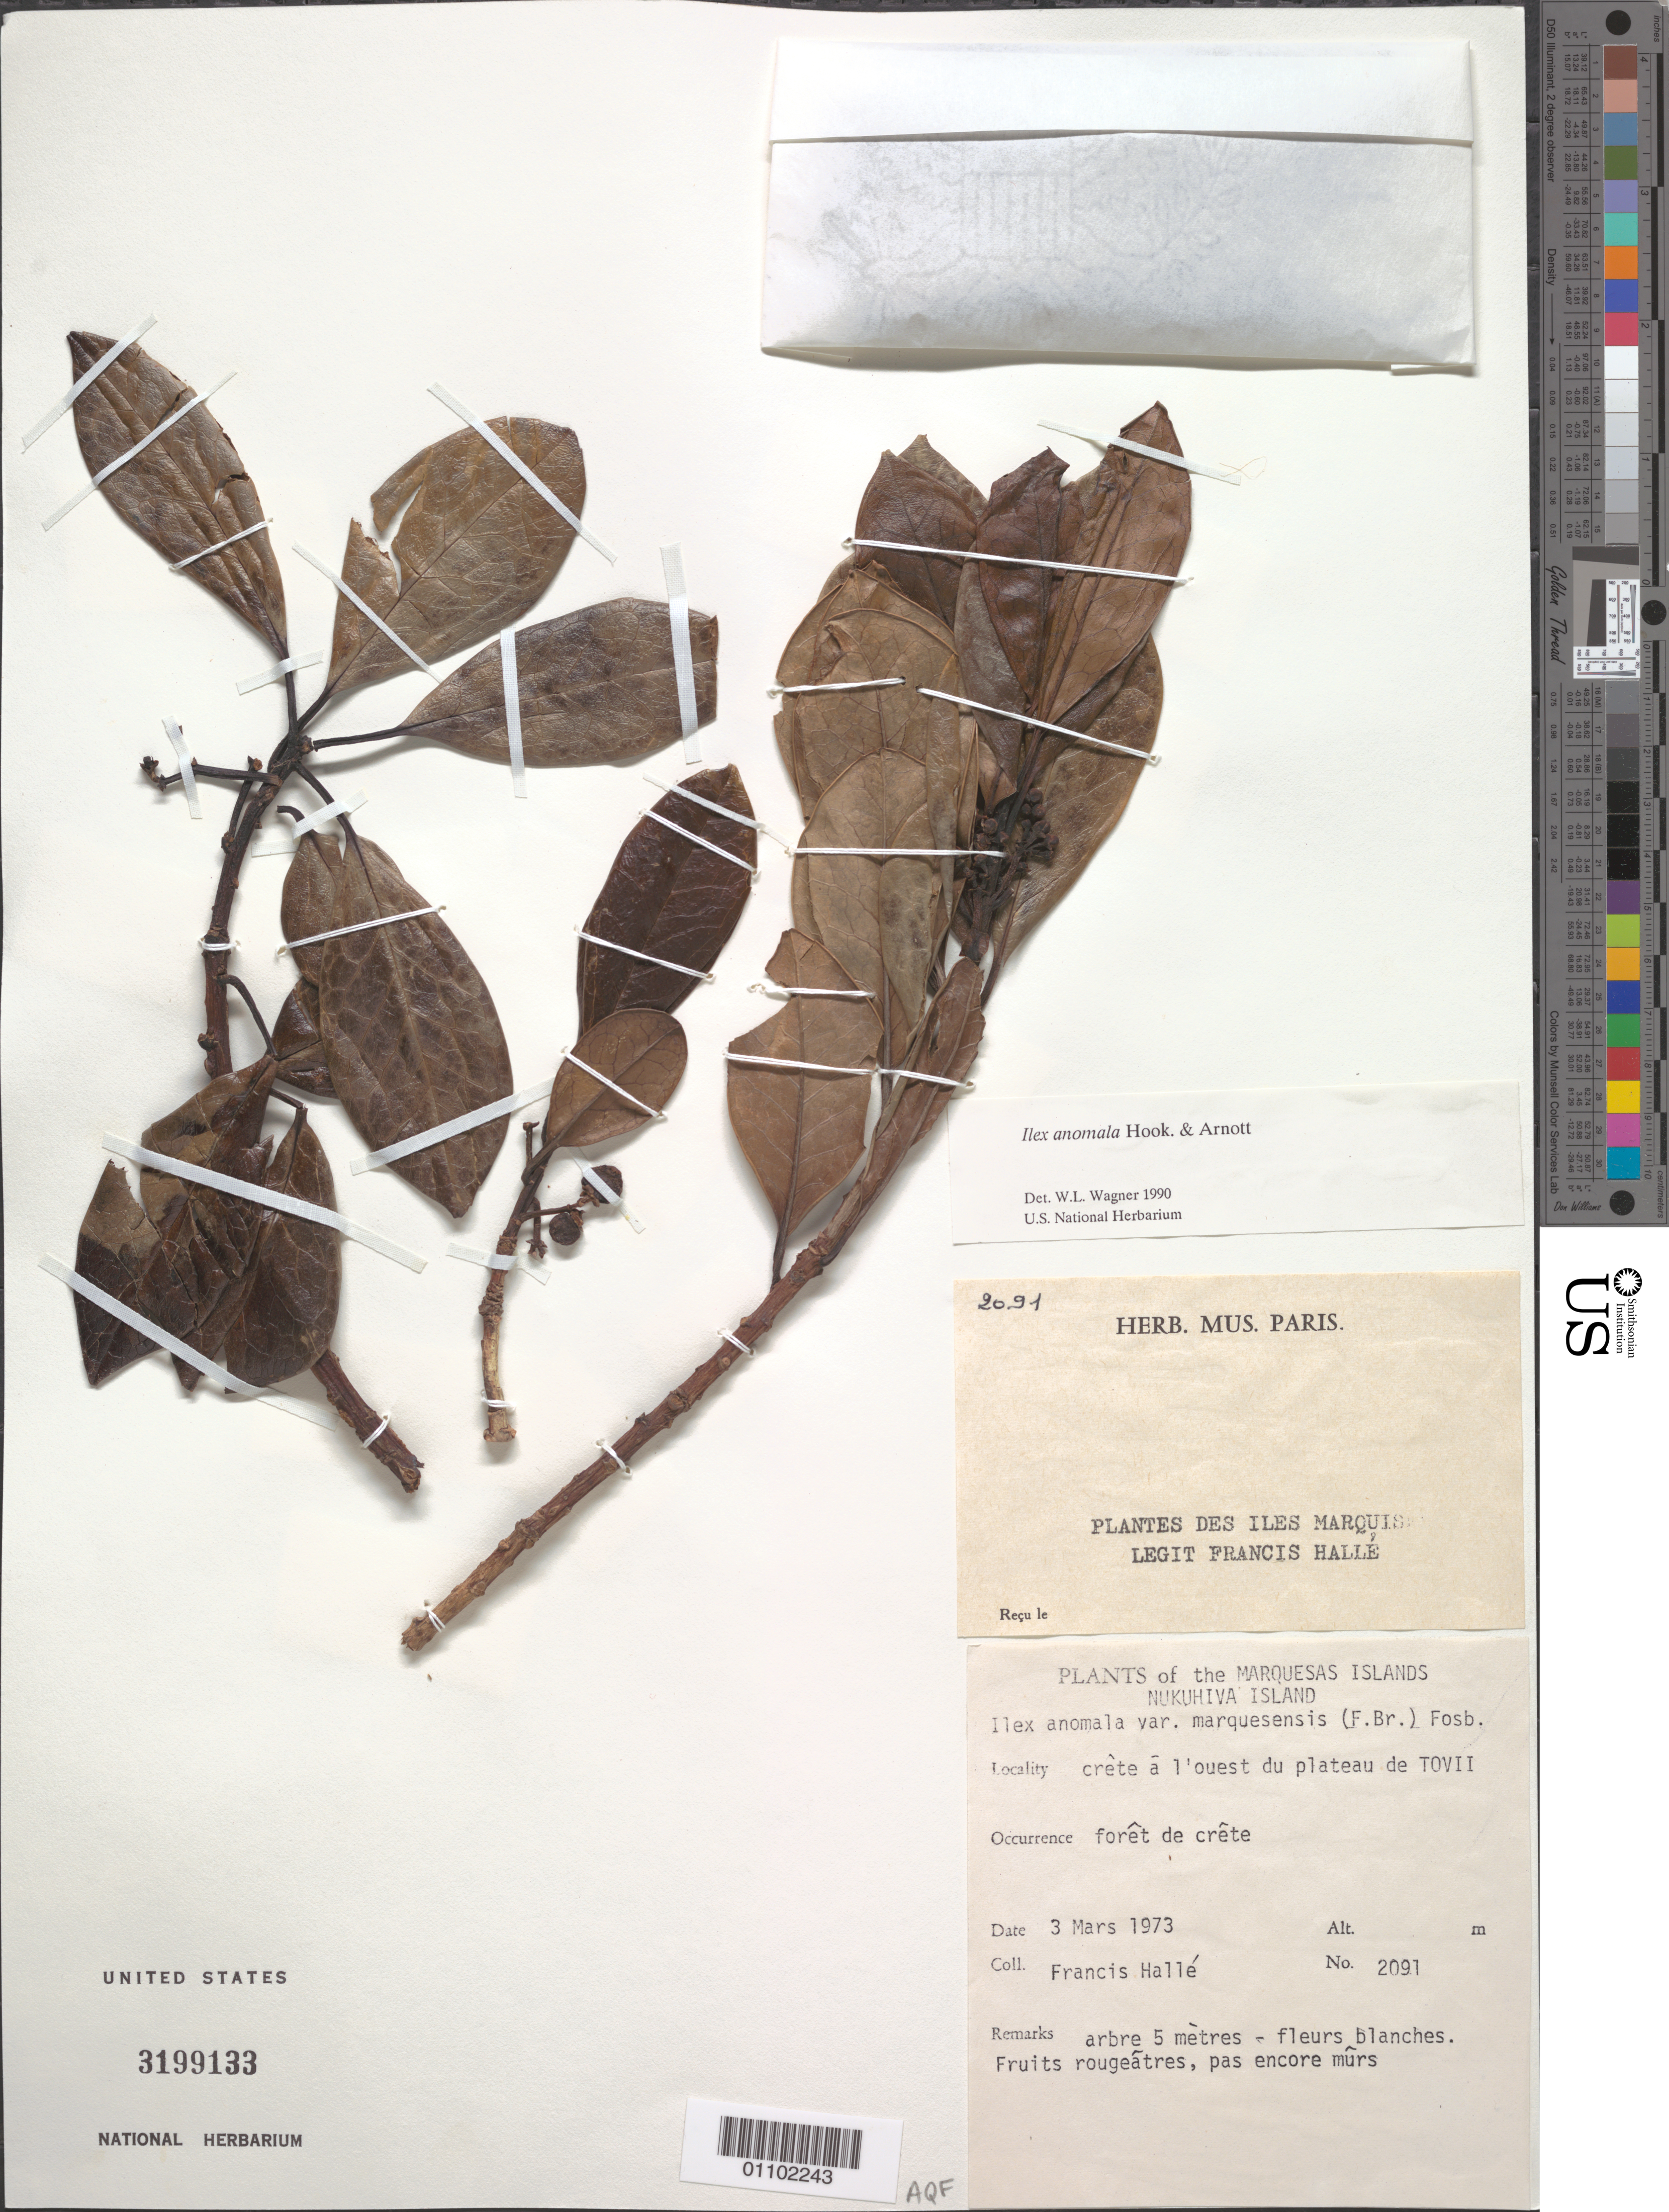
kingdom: Plantae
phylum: Tracheophyta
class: Magnoliopsida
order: Aquifoliales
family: Aquifoliaceae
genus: Ilex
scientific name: Ilex anomala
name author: Hook. & Arn.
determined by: Wagner, W. L., (BOT), Smithsonian Institution - National Museum of Natural History (UNITED STATES)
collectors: F. Hallé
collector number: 2091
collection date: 1973-03-03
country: French Polynesia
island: Nuku Hiva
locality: Crête á l'ouest du plateau de Toovii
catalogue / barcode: US 3199133